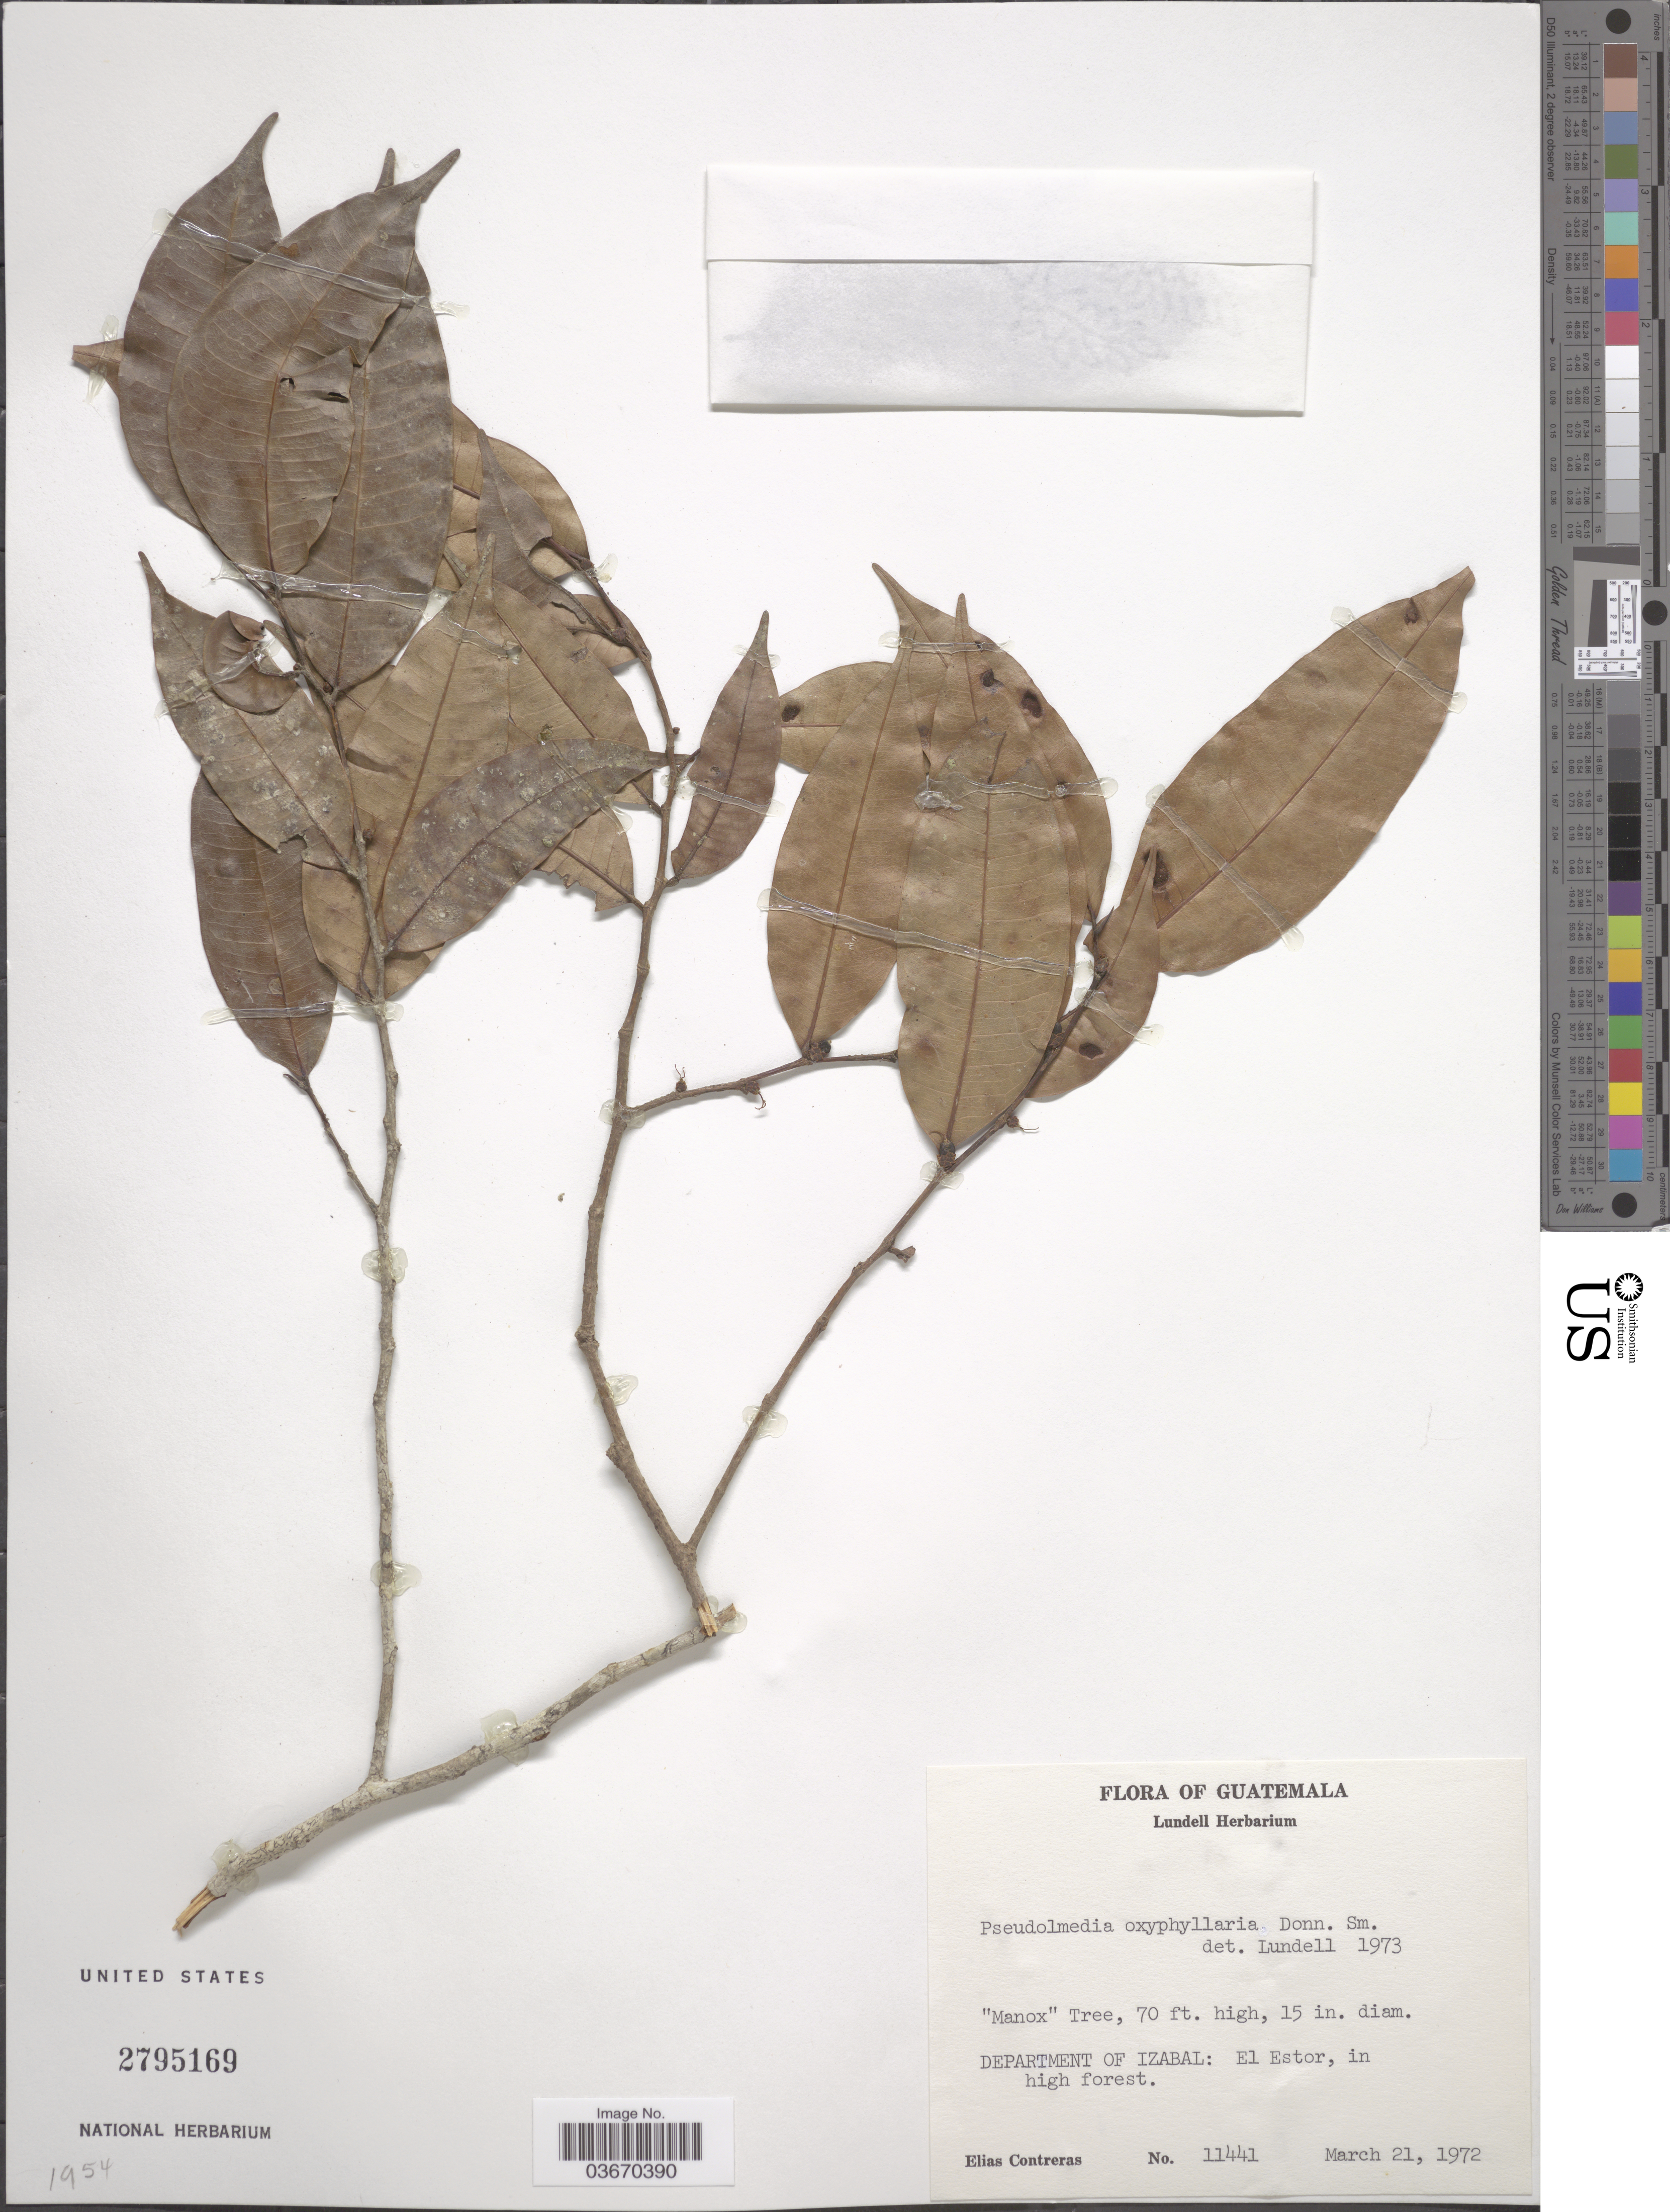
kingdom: Plantae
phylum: Tracheophyta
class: Magnoliopsida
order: Rosales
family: Moraceae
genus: Pseudolmedia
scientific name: Pseudolmedia oxyphyllaria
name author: Donn. Sm.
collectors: E. Contreras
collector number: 11441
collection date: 1972-03-21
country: Guatemala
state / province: Izabal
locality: Department of Izabal: El Estor.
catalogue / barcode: US 2795169